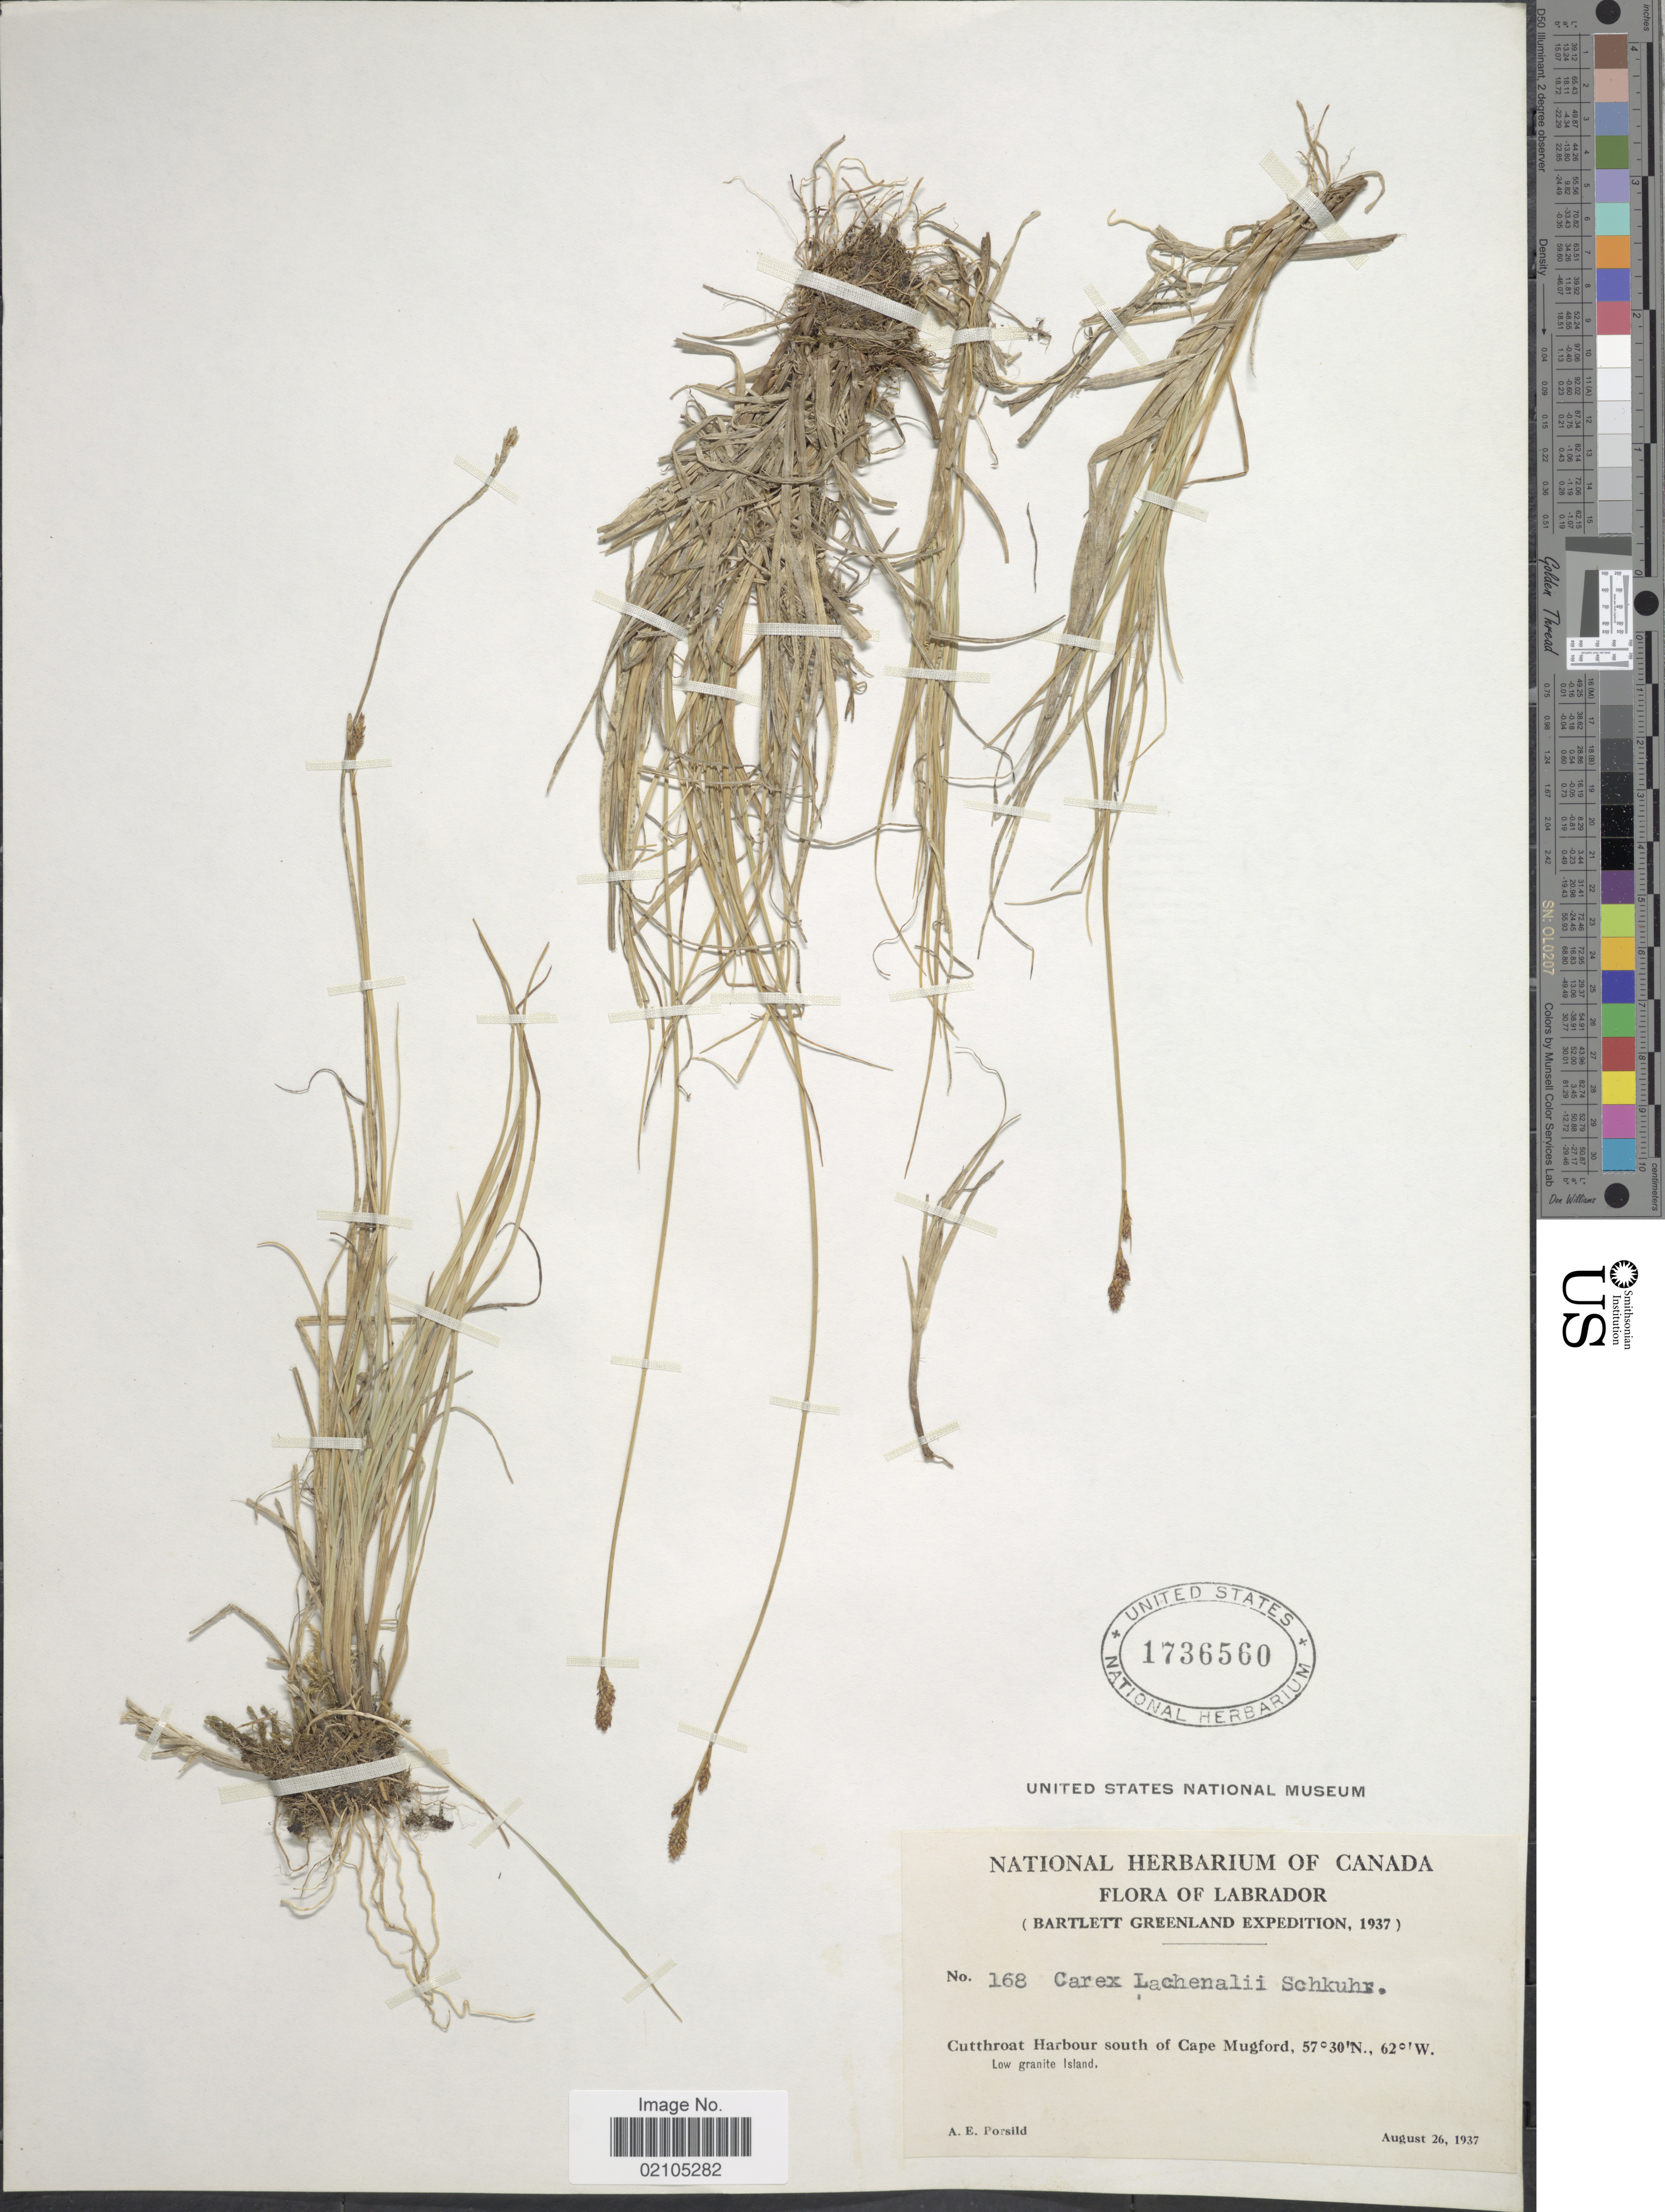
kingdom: Plantae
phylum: Tracheophyta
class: Liliopsida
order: Poales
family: Cyperaceae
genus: Carex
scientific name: Carex lachenalii subsp. lachenalii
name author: Schkuhr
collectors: A. E. Porsild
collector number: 168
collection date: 1937-08-26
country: Canada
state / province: Newfoundland and Labrador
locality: Labrador. Cuttthroat Harbour south of Cape Mugford. Low granite Island.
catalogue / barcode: US 1736560